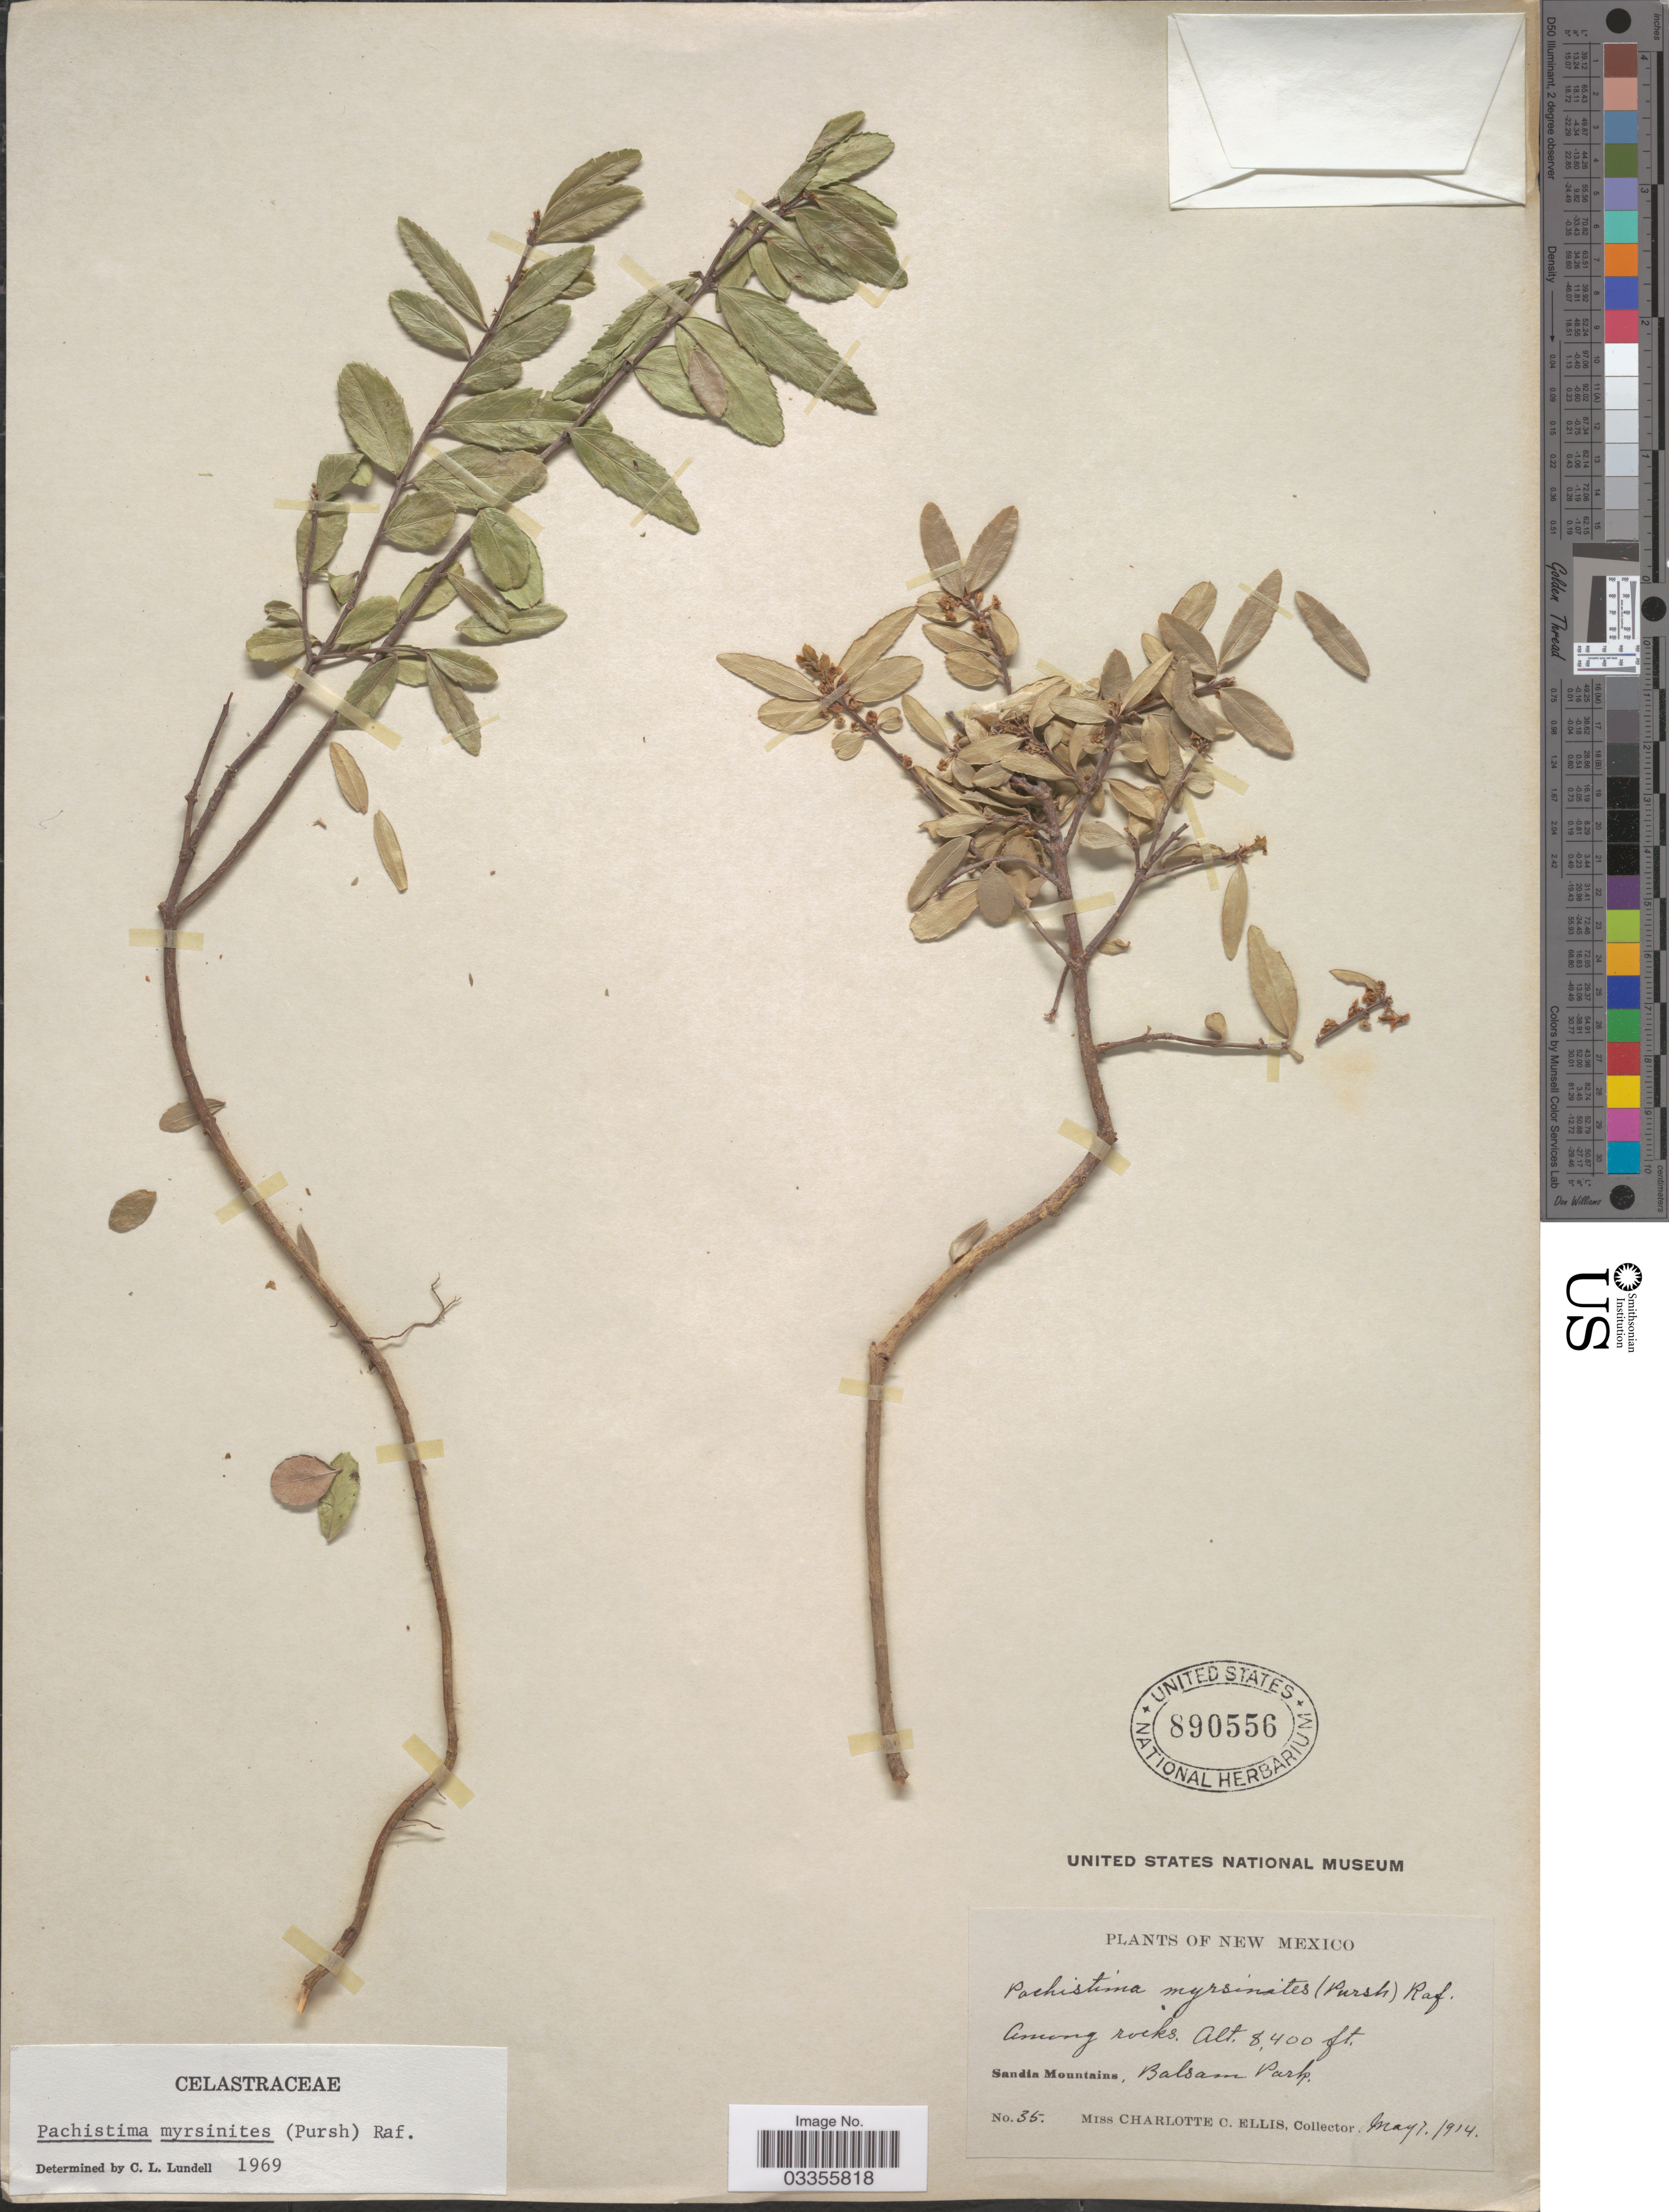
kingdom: Plantae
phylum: Tracheophyta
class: Magnoliopsida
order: Celastrales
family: Celastraceae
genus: Paxistima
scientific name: Paxistima myrsinites subsp. myrsinites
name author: (Pursh) Raf.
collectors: C. C. Ellis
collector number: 35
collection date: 1914-05-07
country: United States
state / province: New Mexico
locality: Sandia Mountains, Balsam Park.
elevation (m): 2560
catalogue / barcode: US 890556